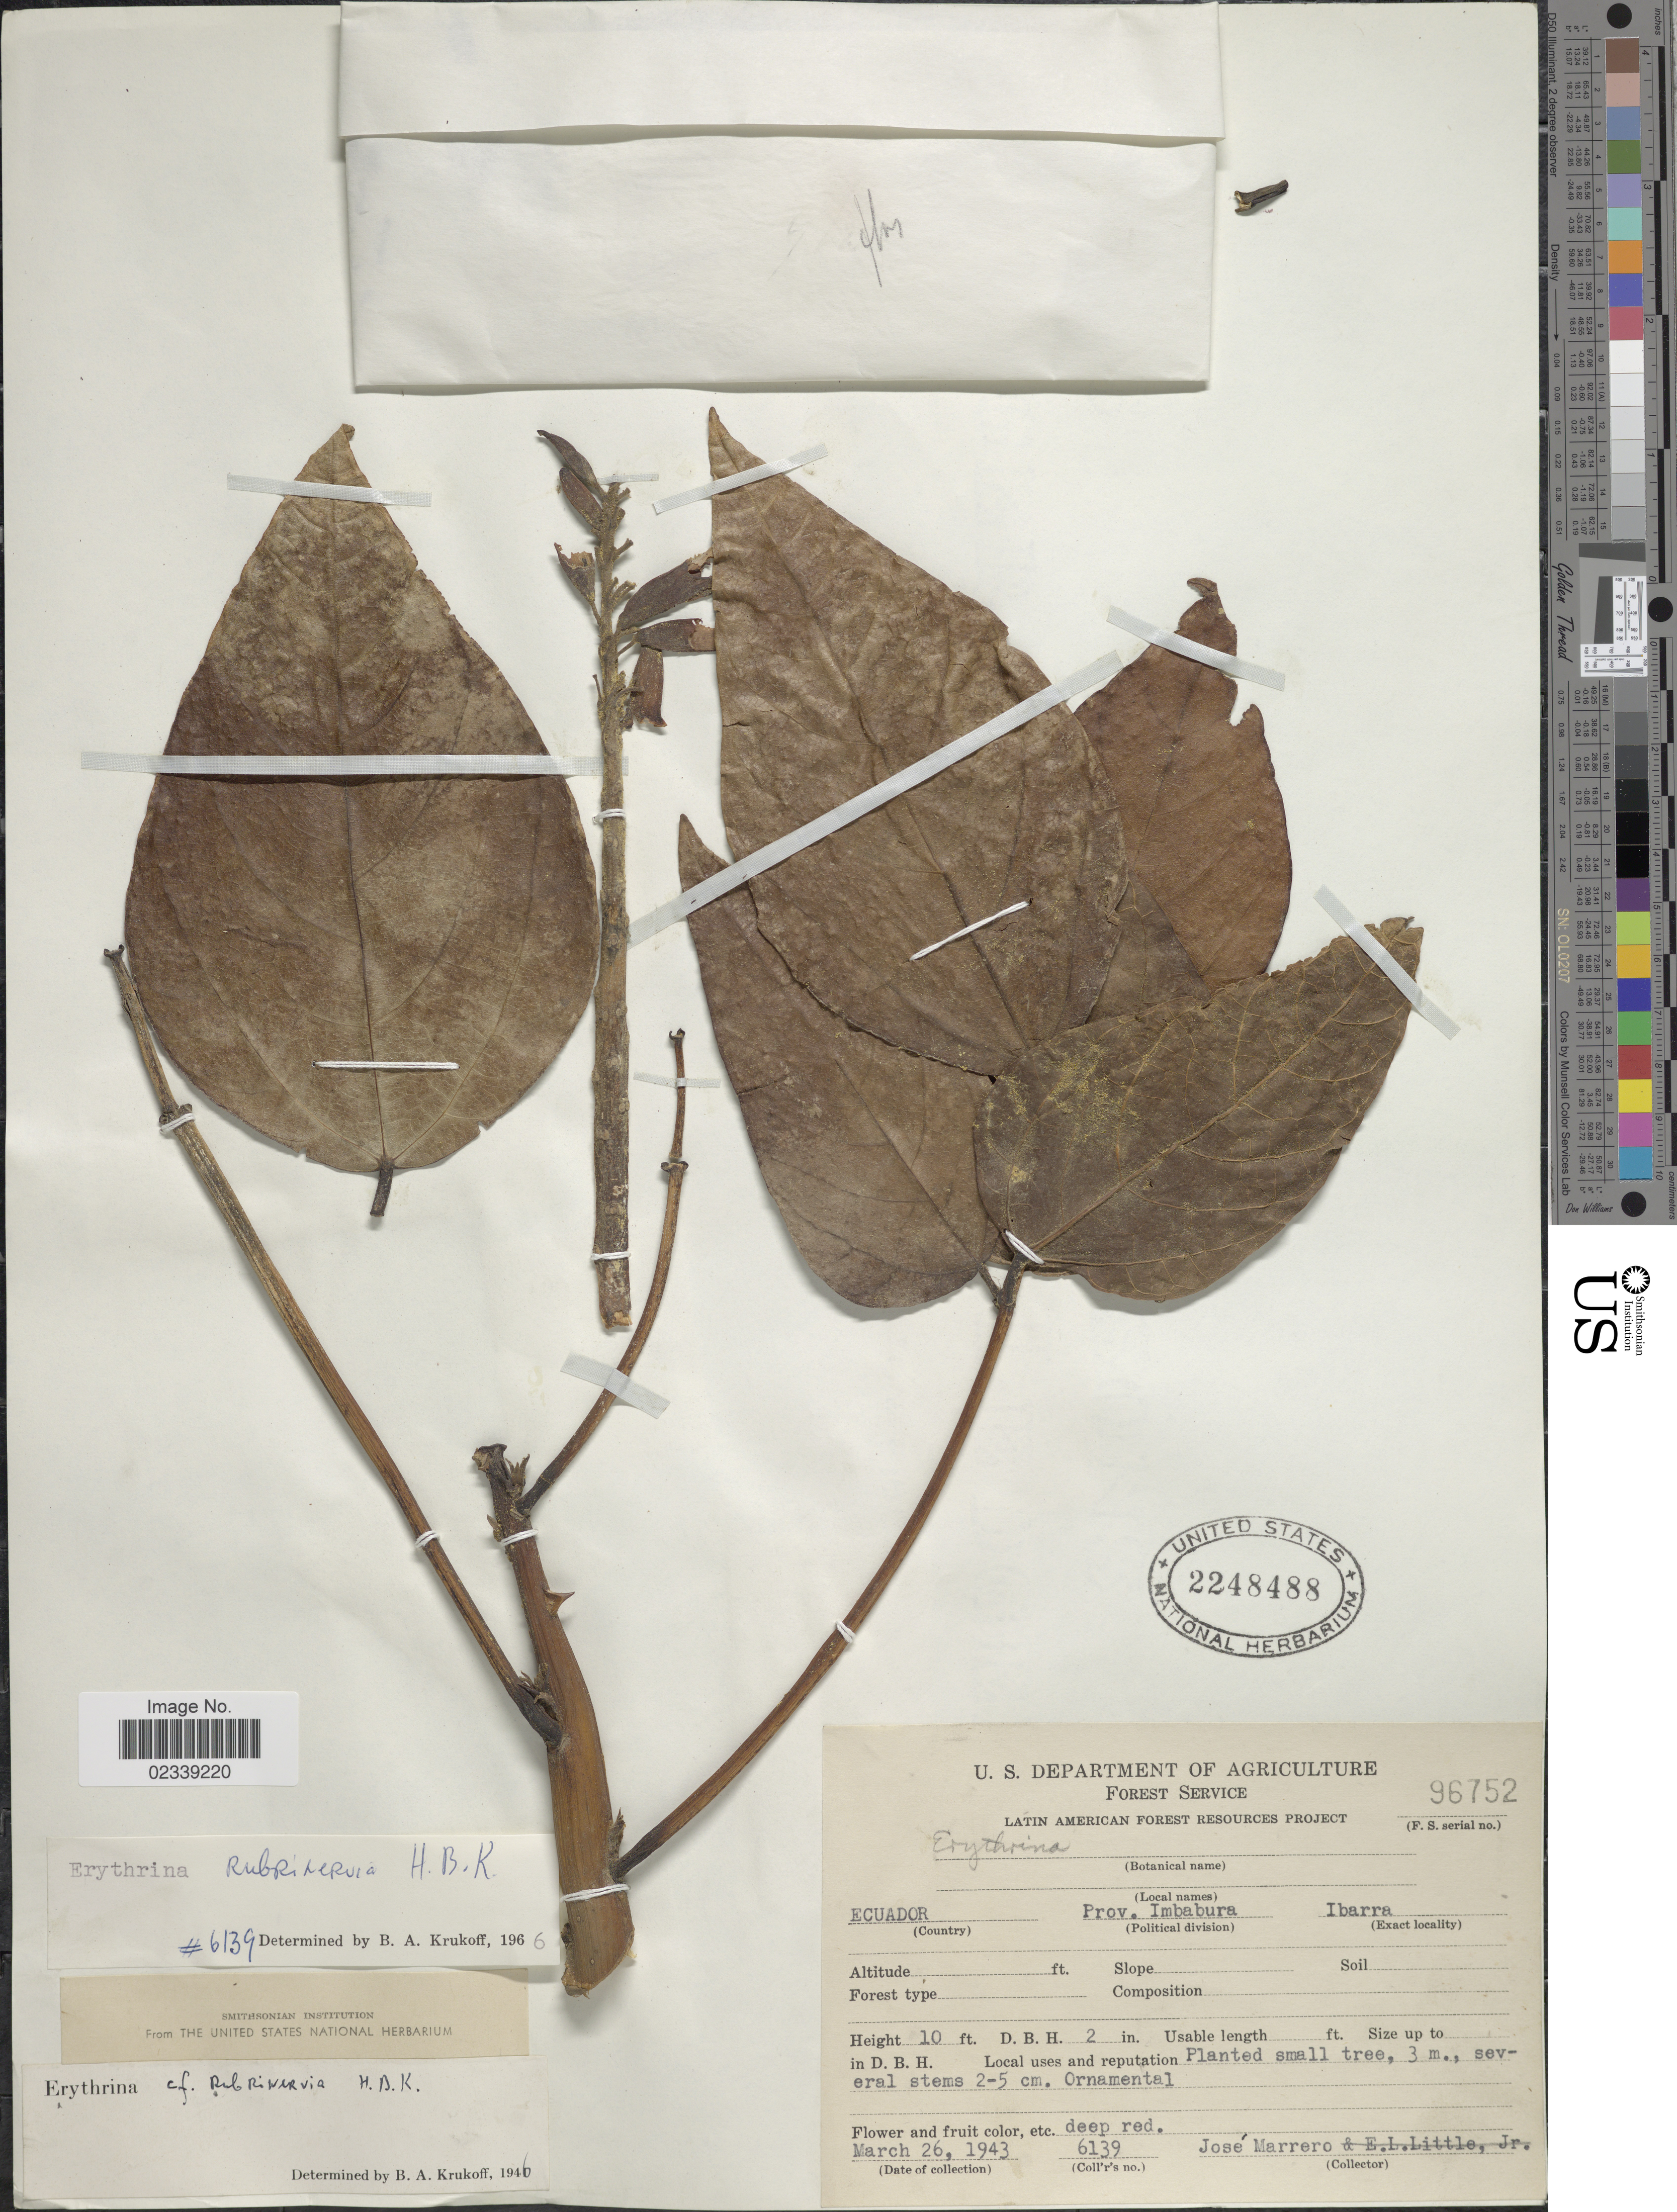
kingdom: Plantae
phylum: Tracheophyta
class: Magnoliopsida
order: Fabales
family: Fabaceae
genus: Erythrina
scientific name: Erythrina rubrinervia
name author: Kunth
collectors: J. Marrero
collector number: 6139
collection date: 1943-03-26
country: Ecuador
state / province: Imbabura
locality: Ibarra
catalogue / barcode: US 2248488